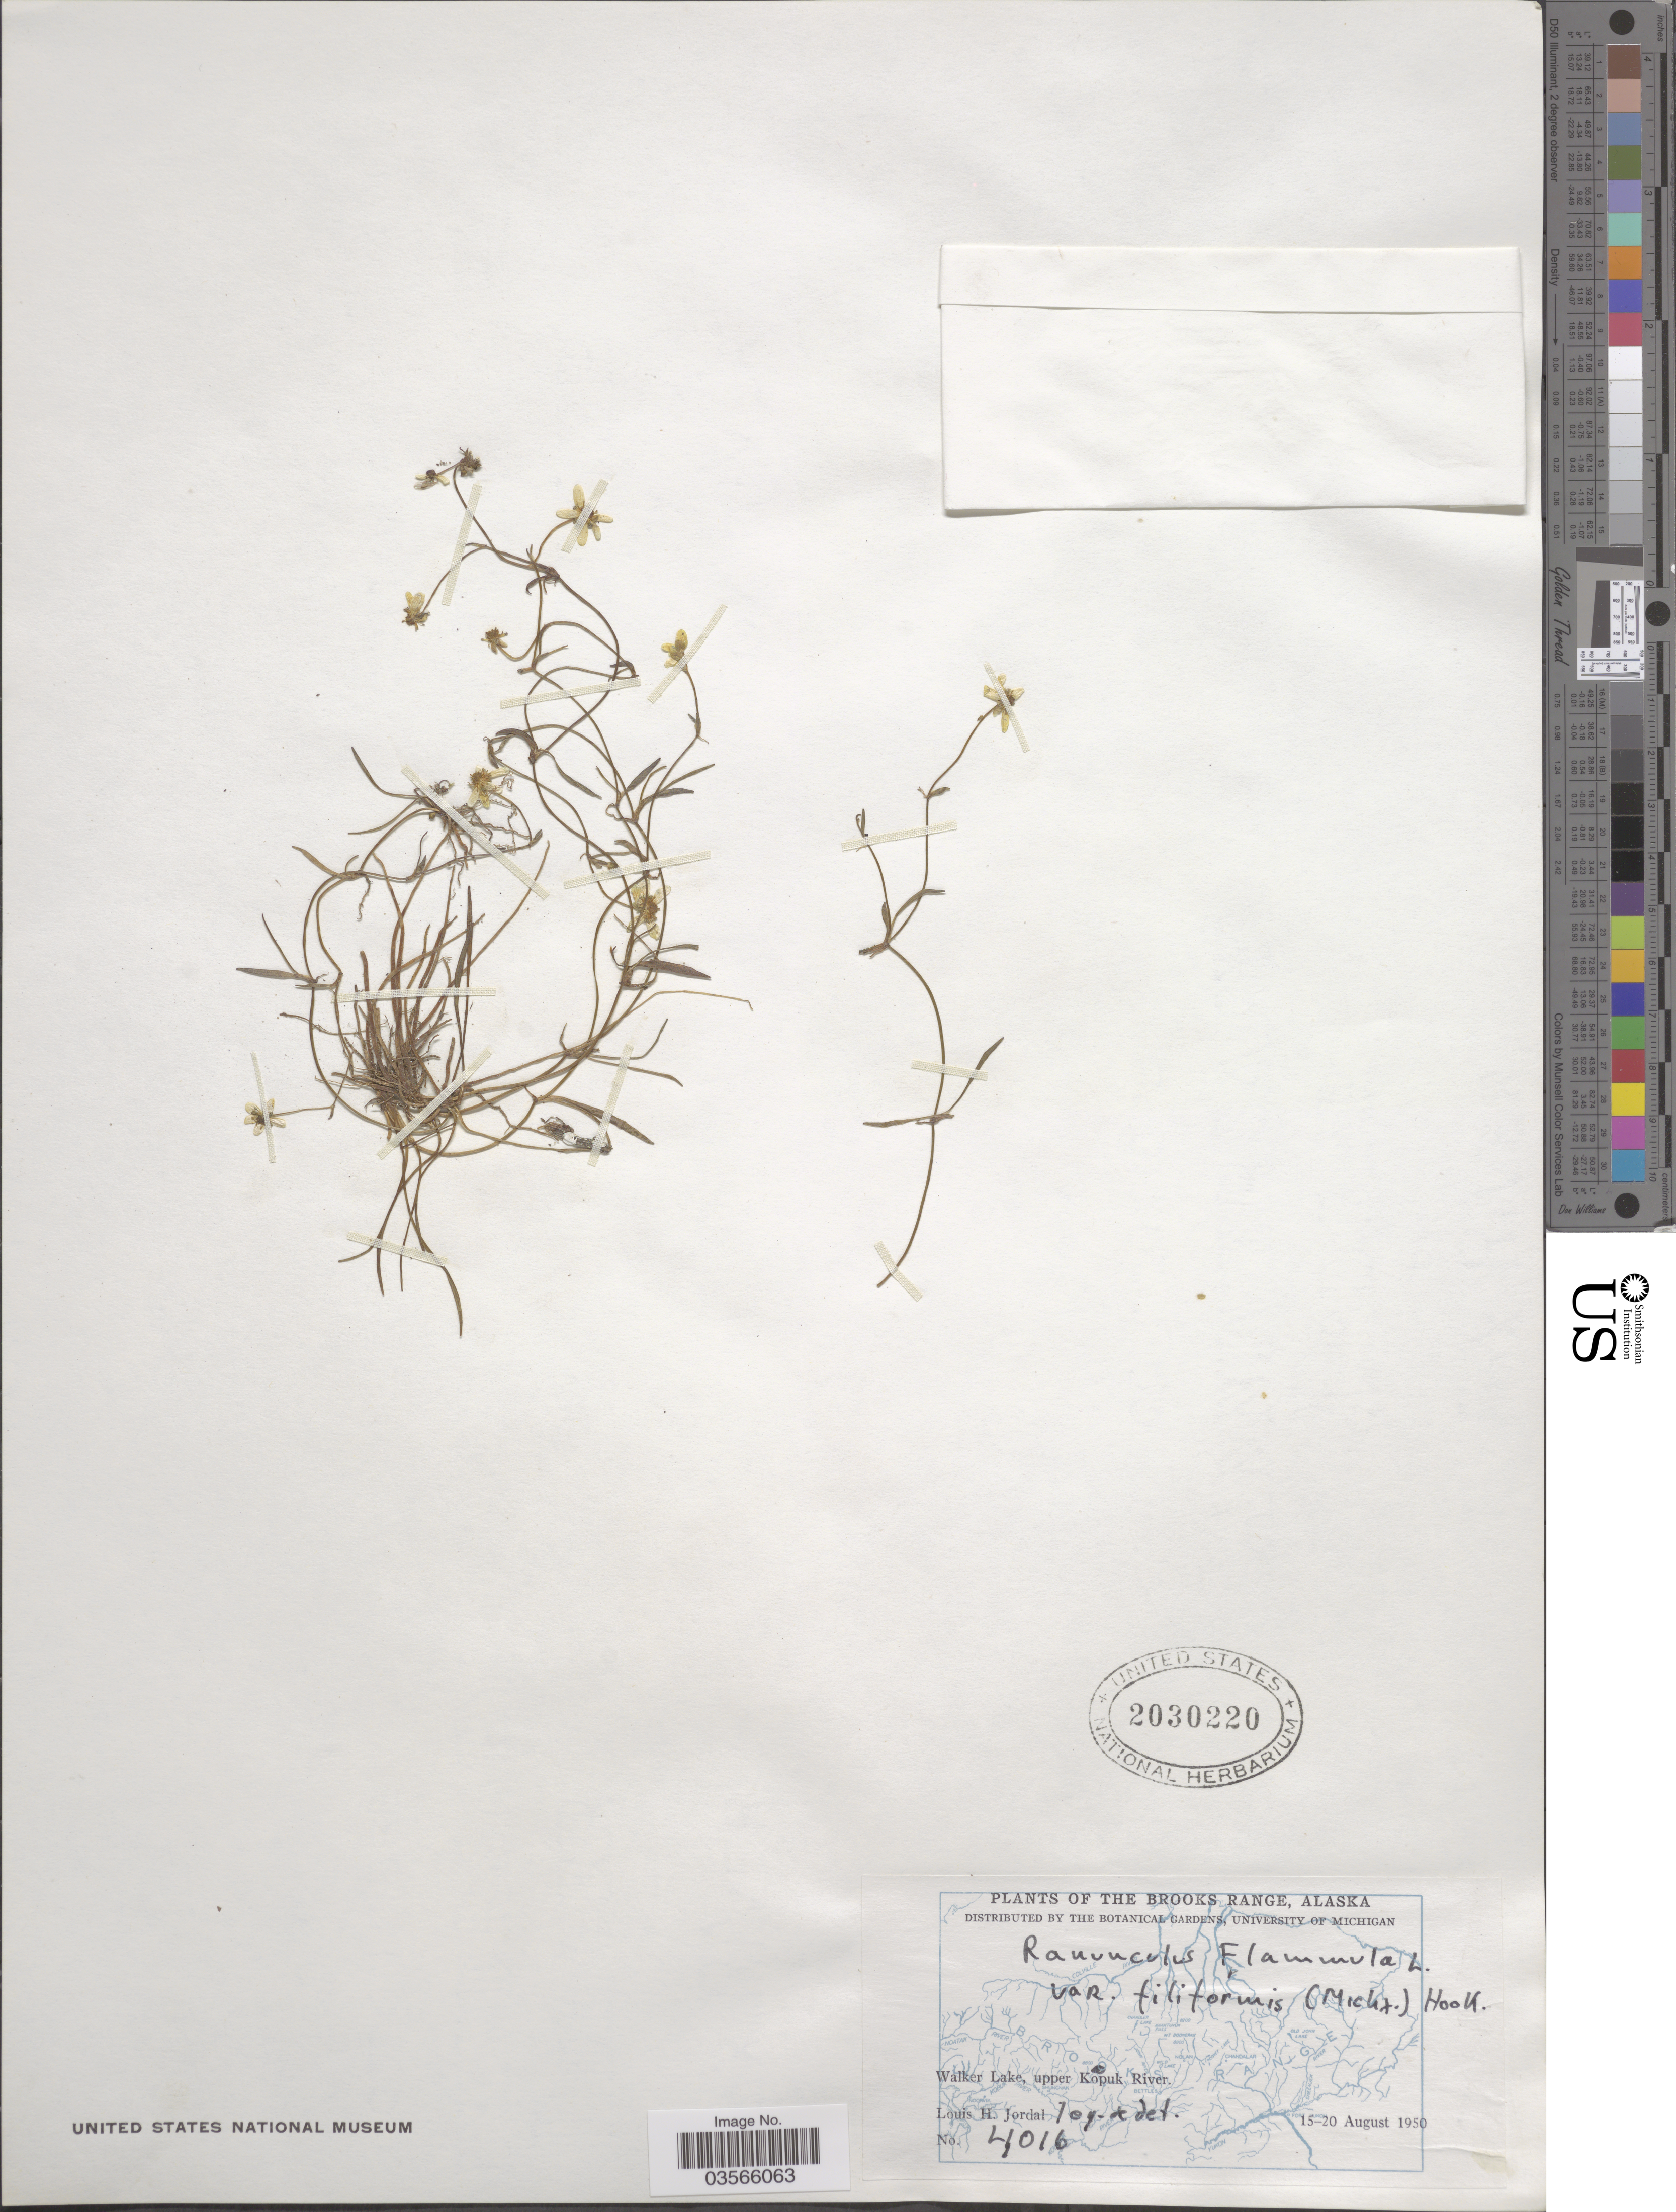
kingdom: Plantae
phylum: Tracheophyta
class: Magnoliopsida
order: Ranunculales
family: Ranunculaceae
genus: Ranunculus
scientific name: Ranunculus flammula var. filiformis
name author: (Michx.) Hook.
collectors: L. Jordal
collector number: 4016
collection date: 1950-08-15/1950-08-20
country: United States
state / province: Alaska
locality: The Brooks Range. Walker Lake, upper Kopuk River.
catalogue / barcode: US 2030220